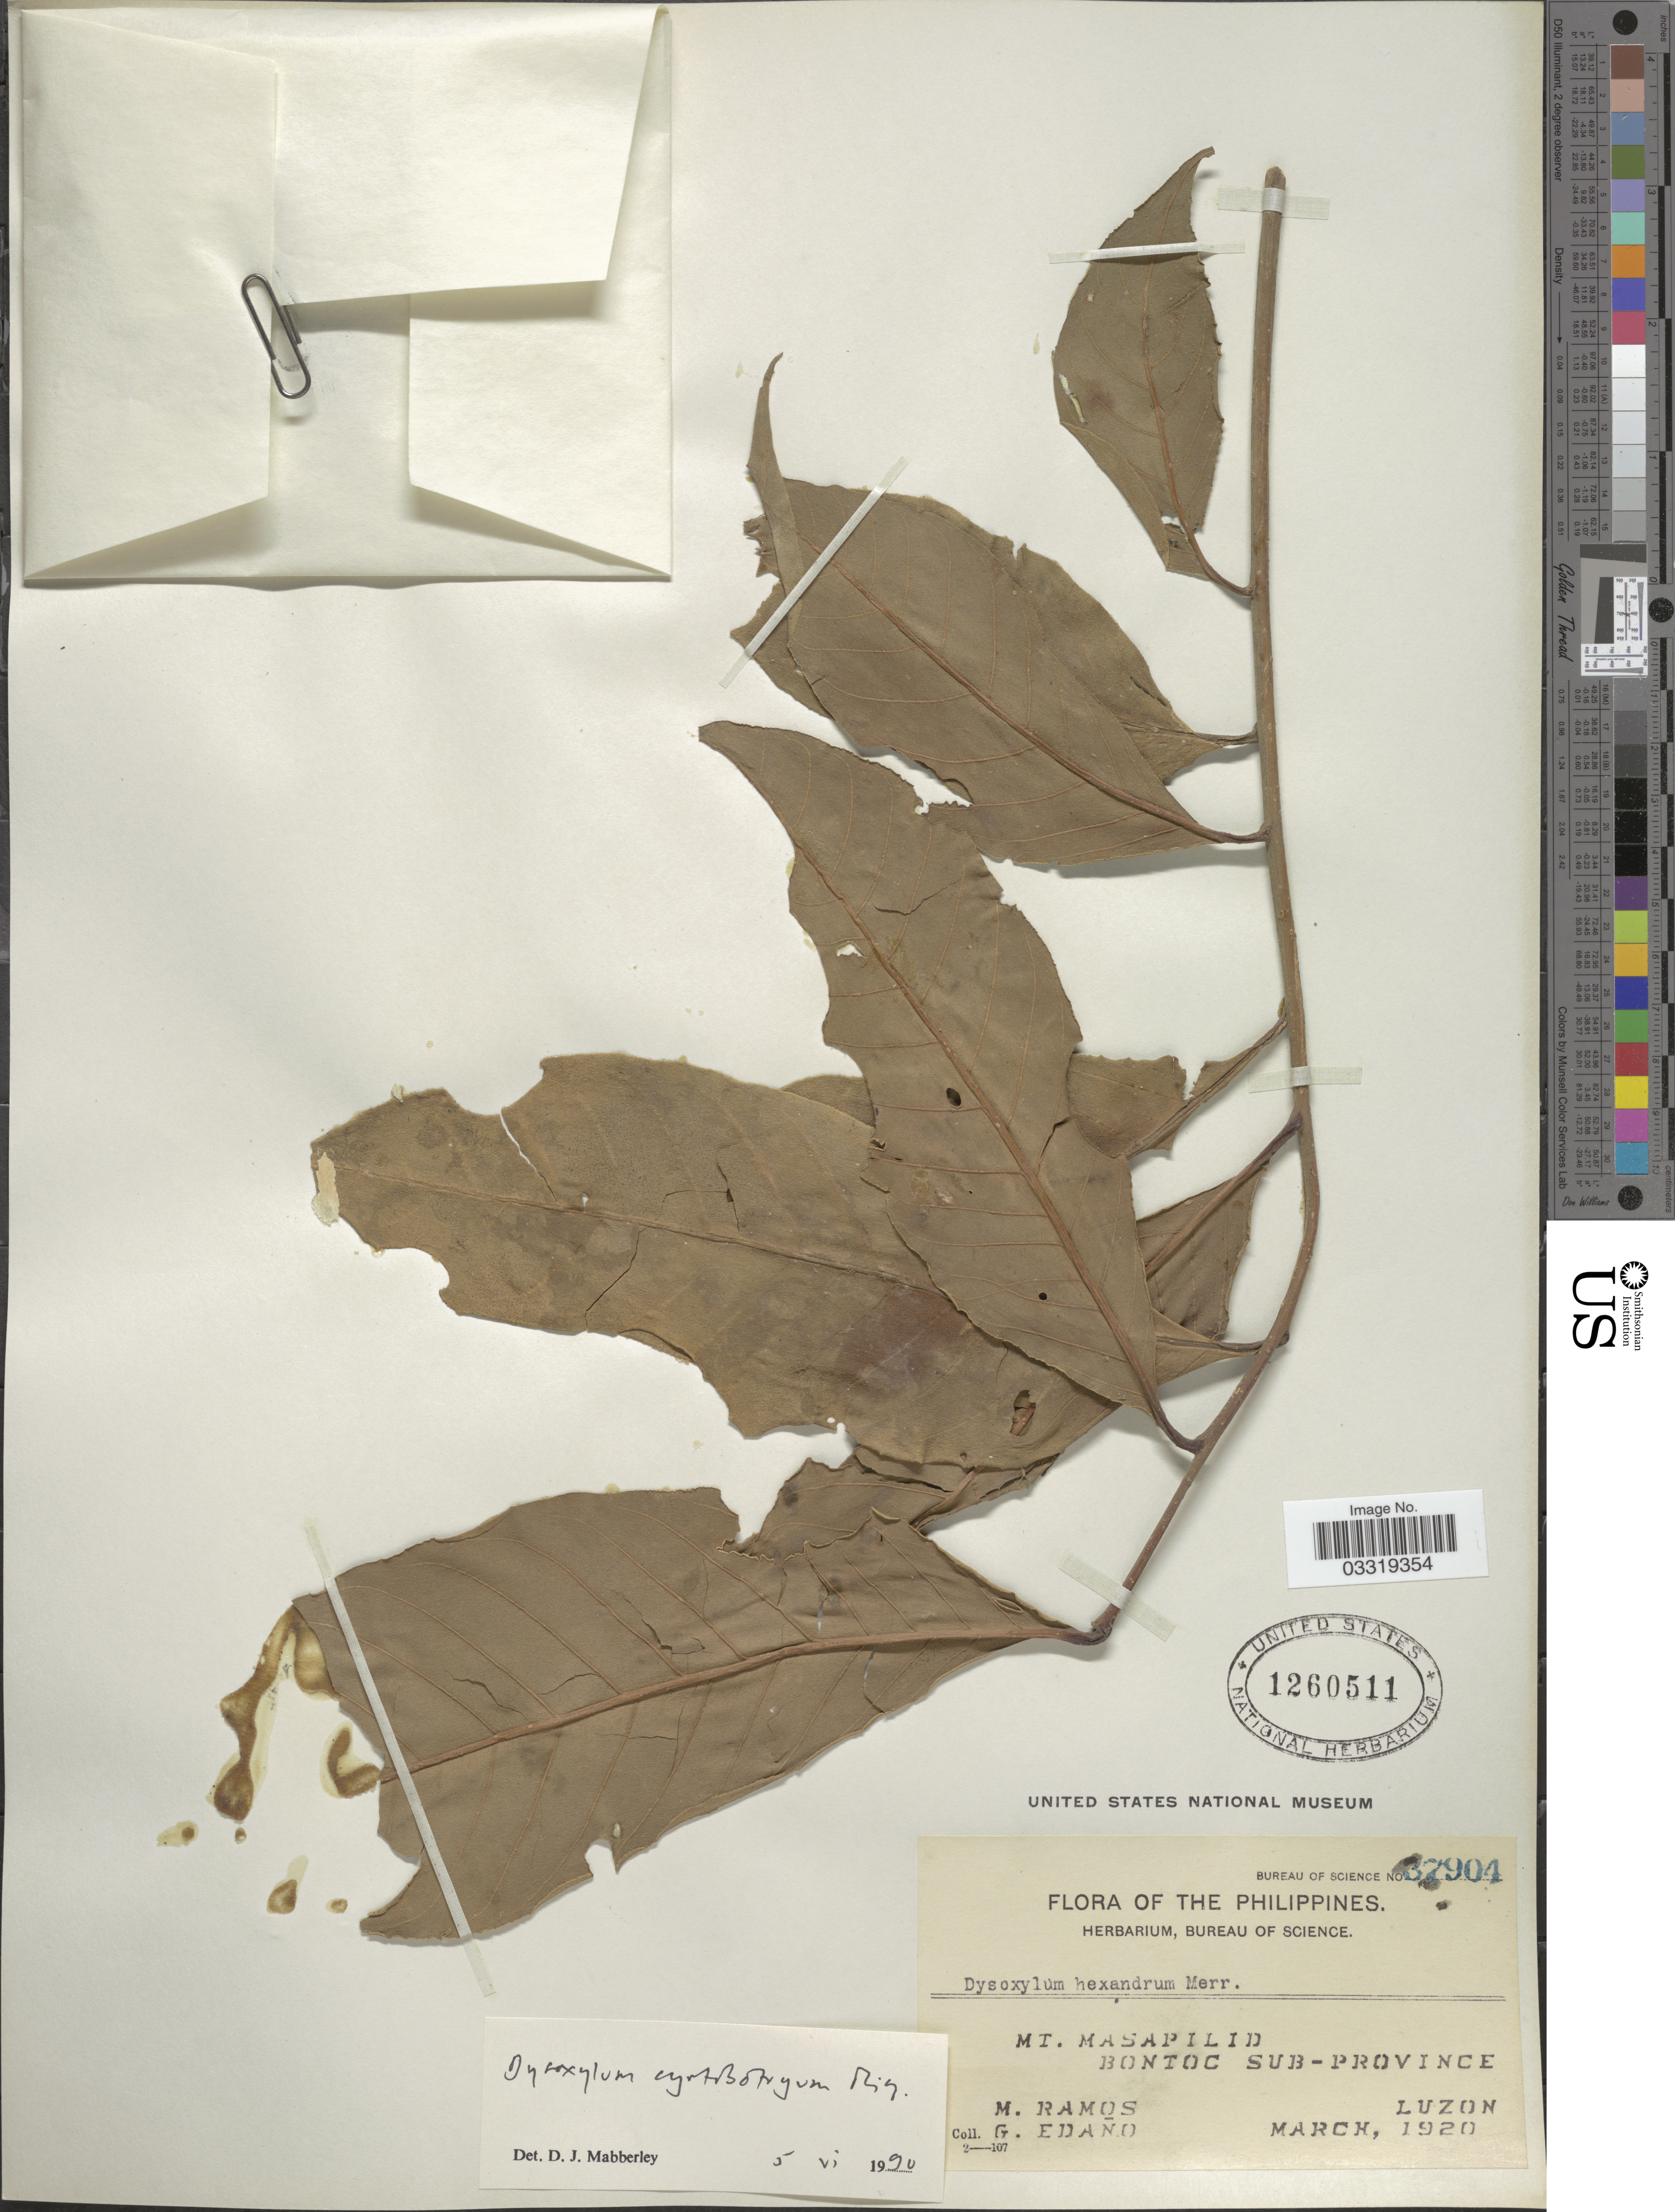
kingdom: Plantae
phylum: Tracheophyta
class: Magnoliopsida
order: Sapindales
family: Meliaceae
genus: Dysoxylum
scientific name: Dysoxylum cyrtobotryum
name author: Miq.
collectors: M. Ramos & G. Edaño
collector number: Bureau of Science 37904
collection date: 1920-03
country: Philippines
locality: Mt. Masapilid, Bontoc Sub-Province, Luzon.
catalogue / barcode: US 1260511